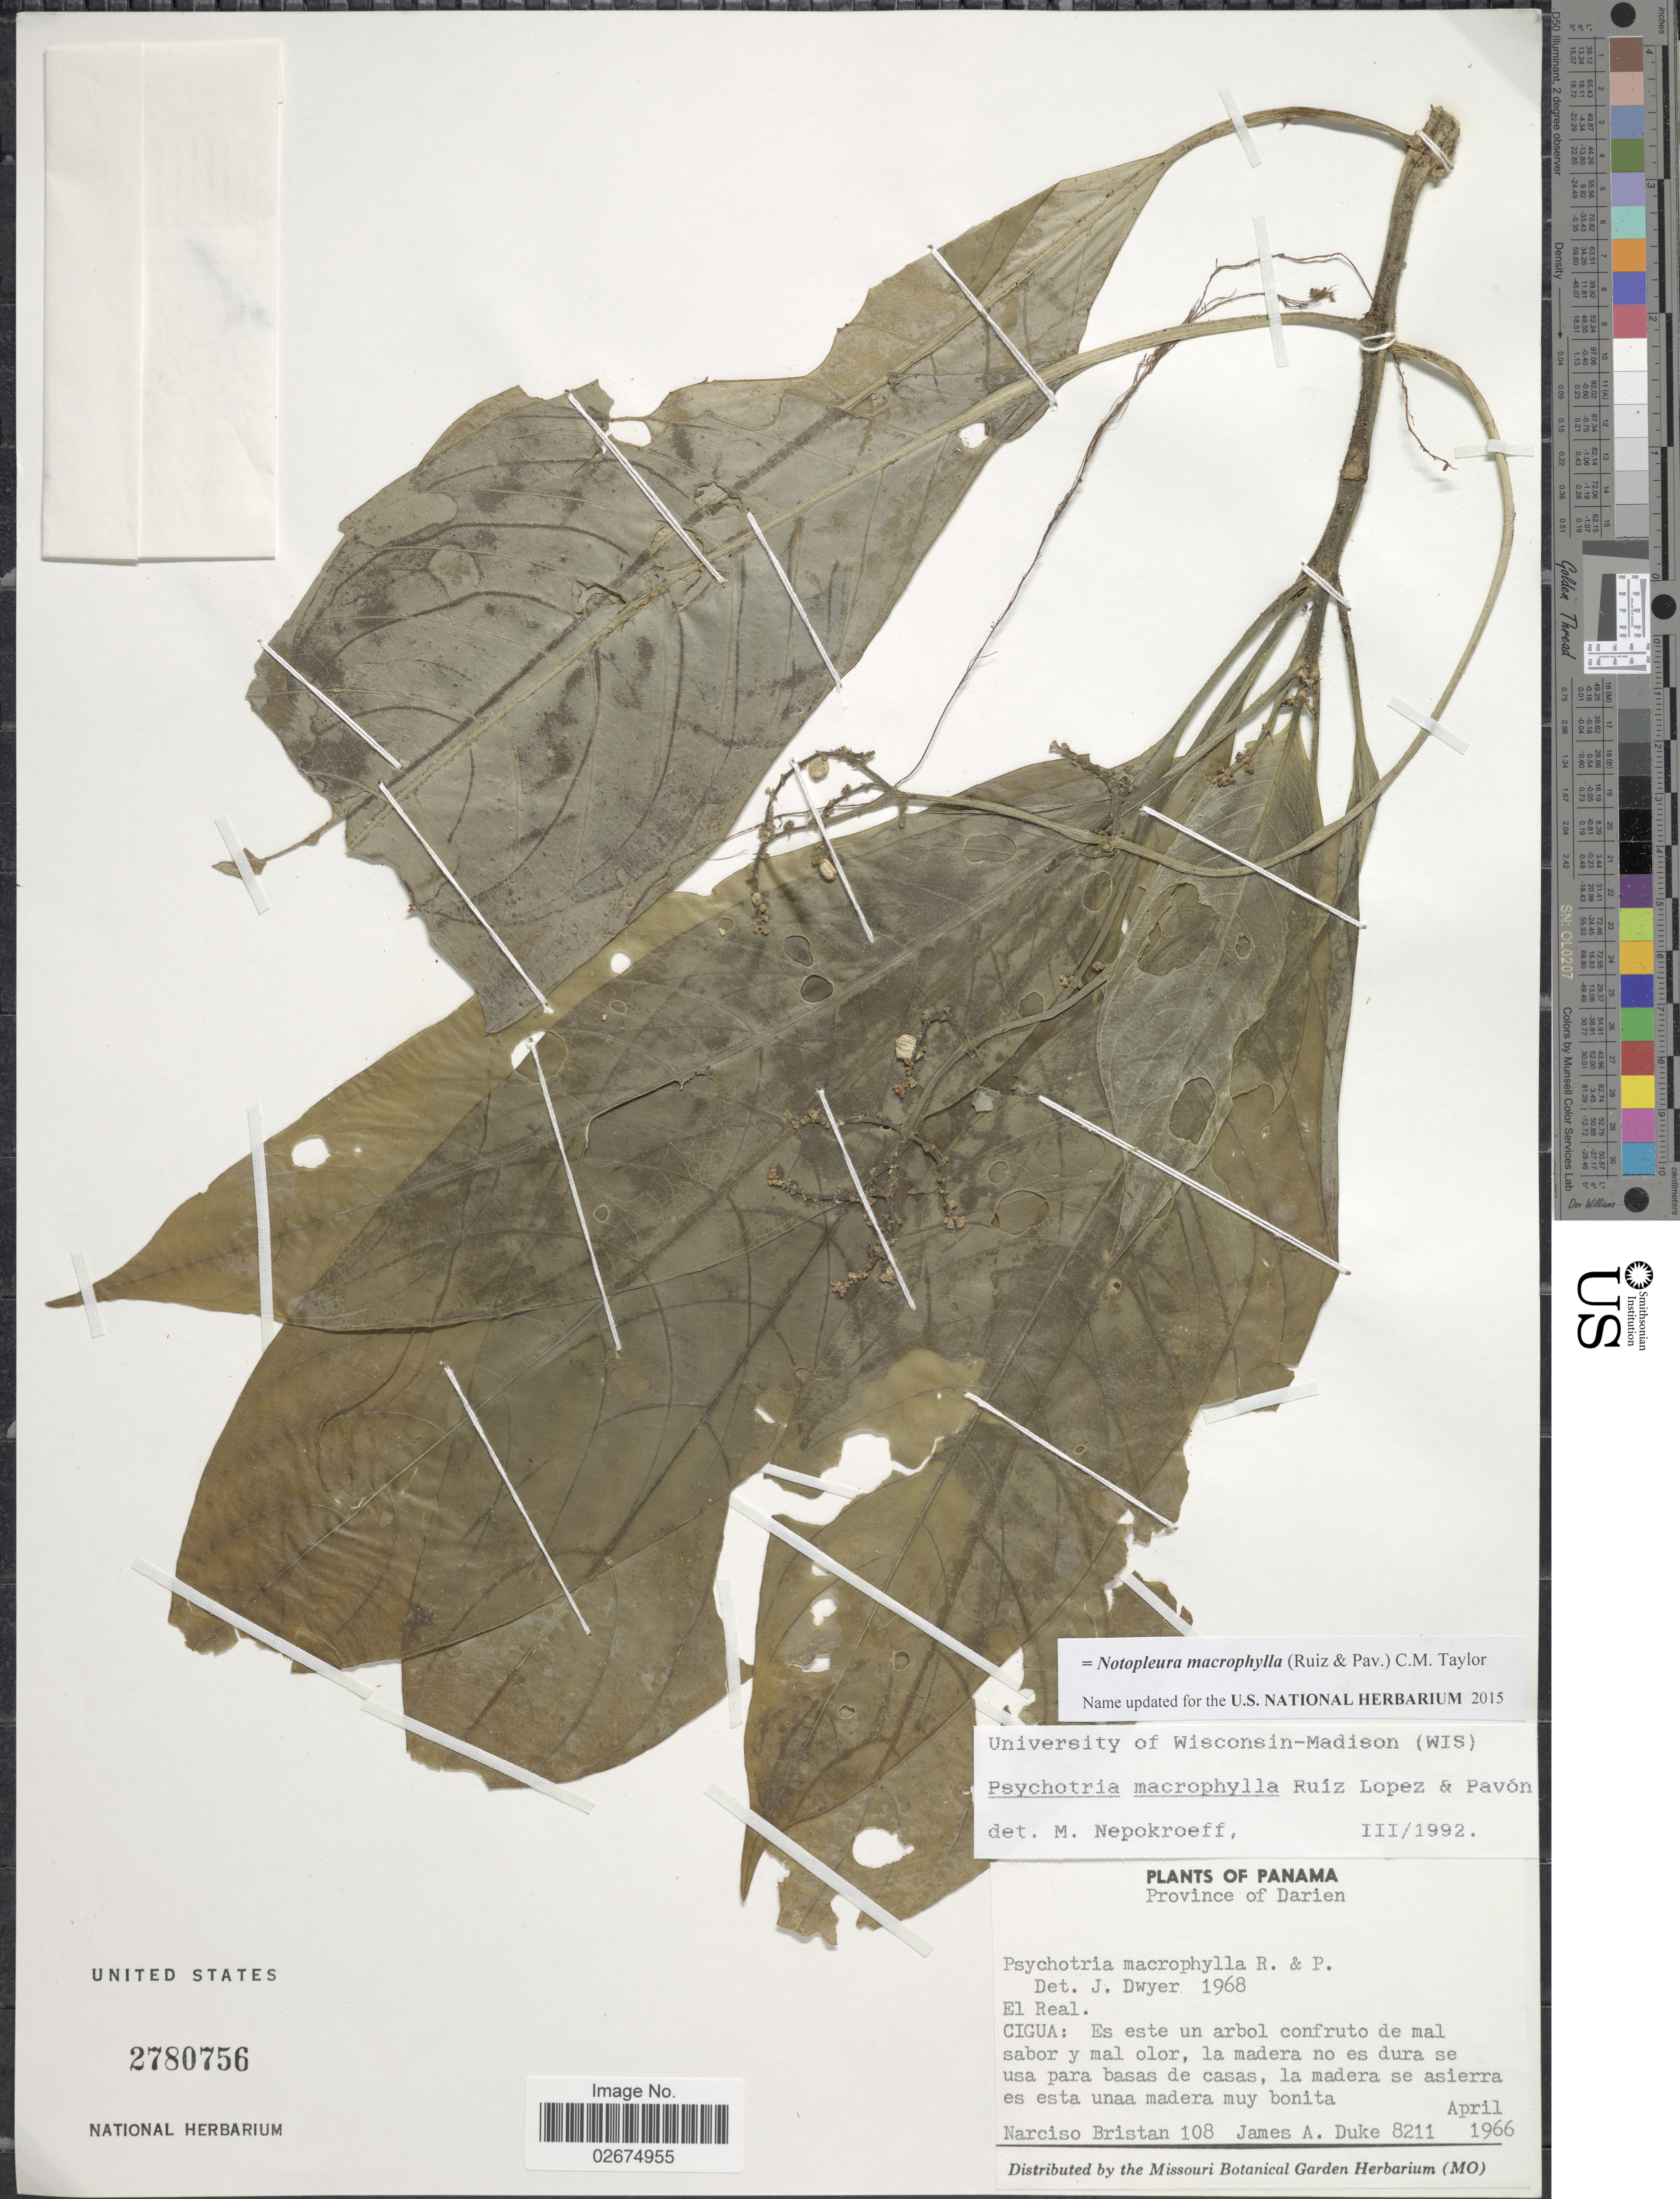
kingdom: Plantae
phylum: Tracheophyta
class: Magnoliopsida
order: Gentianales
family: Rubiaceae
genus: Notopleura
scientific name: Notopleura macrophylla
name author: (Ruiz & Pav.) C.M. Taylor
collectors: N. Bristan & J. A. Duke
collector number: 8211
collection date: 1966-04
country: Panama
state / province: Darién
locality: El Real. Cigua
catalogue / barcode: US 2780756